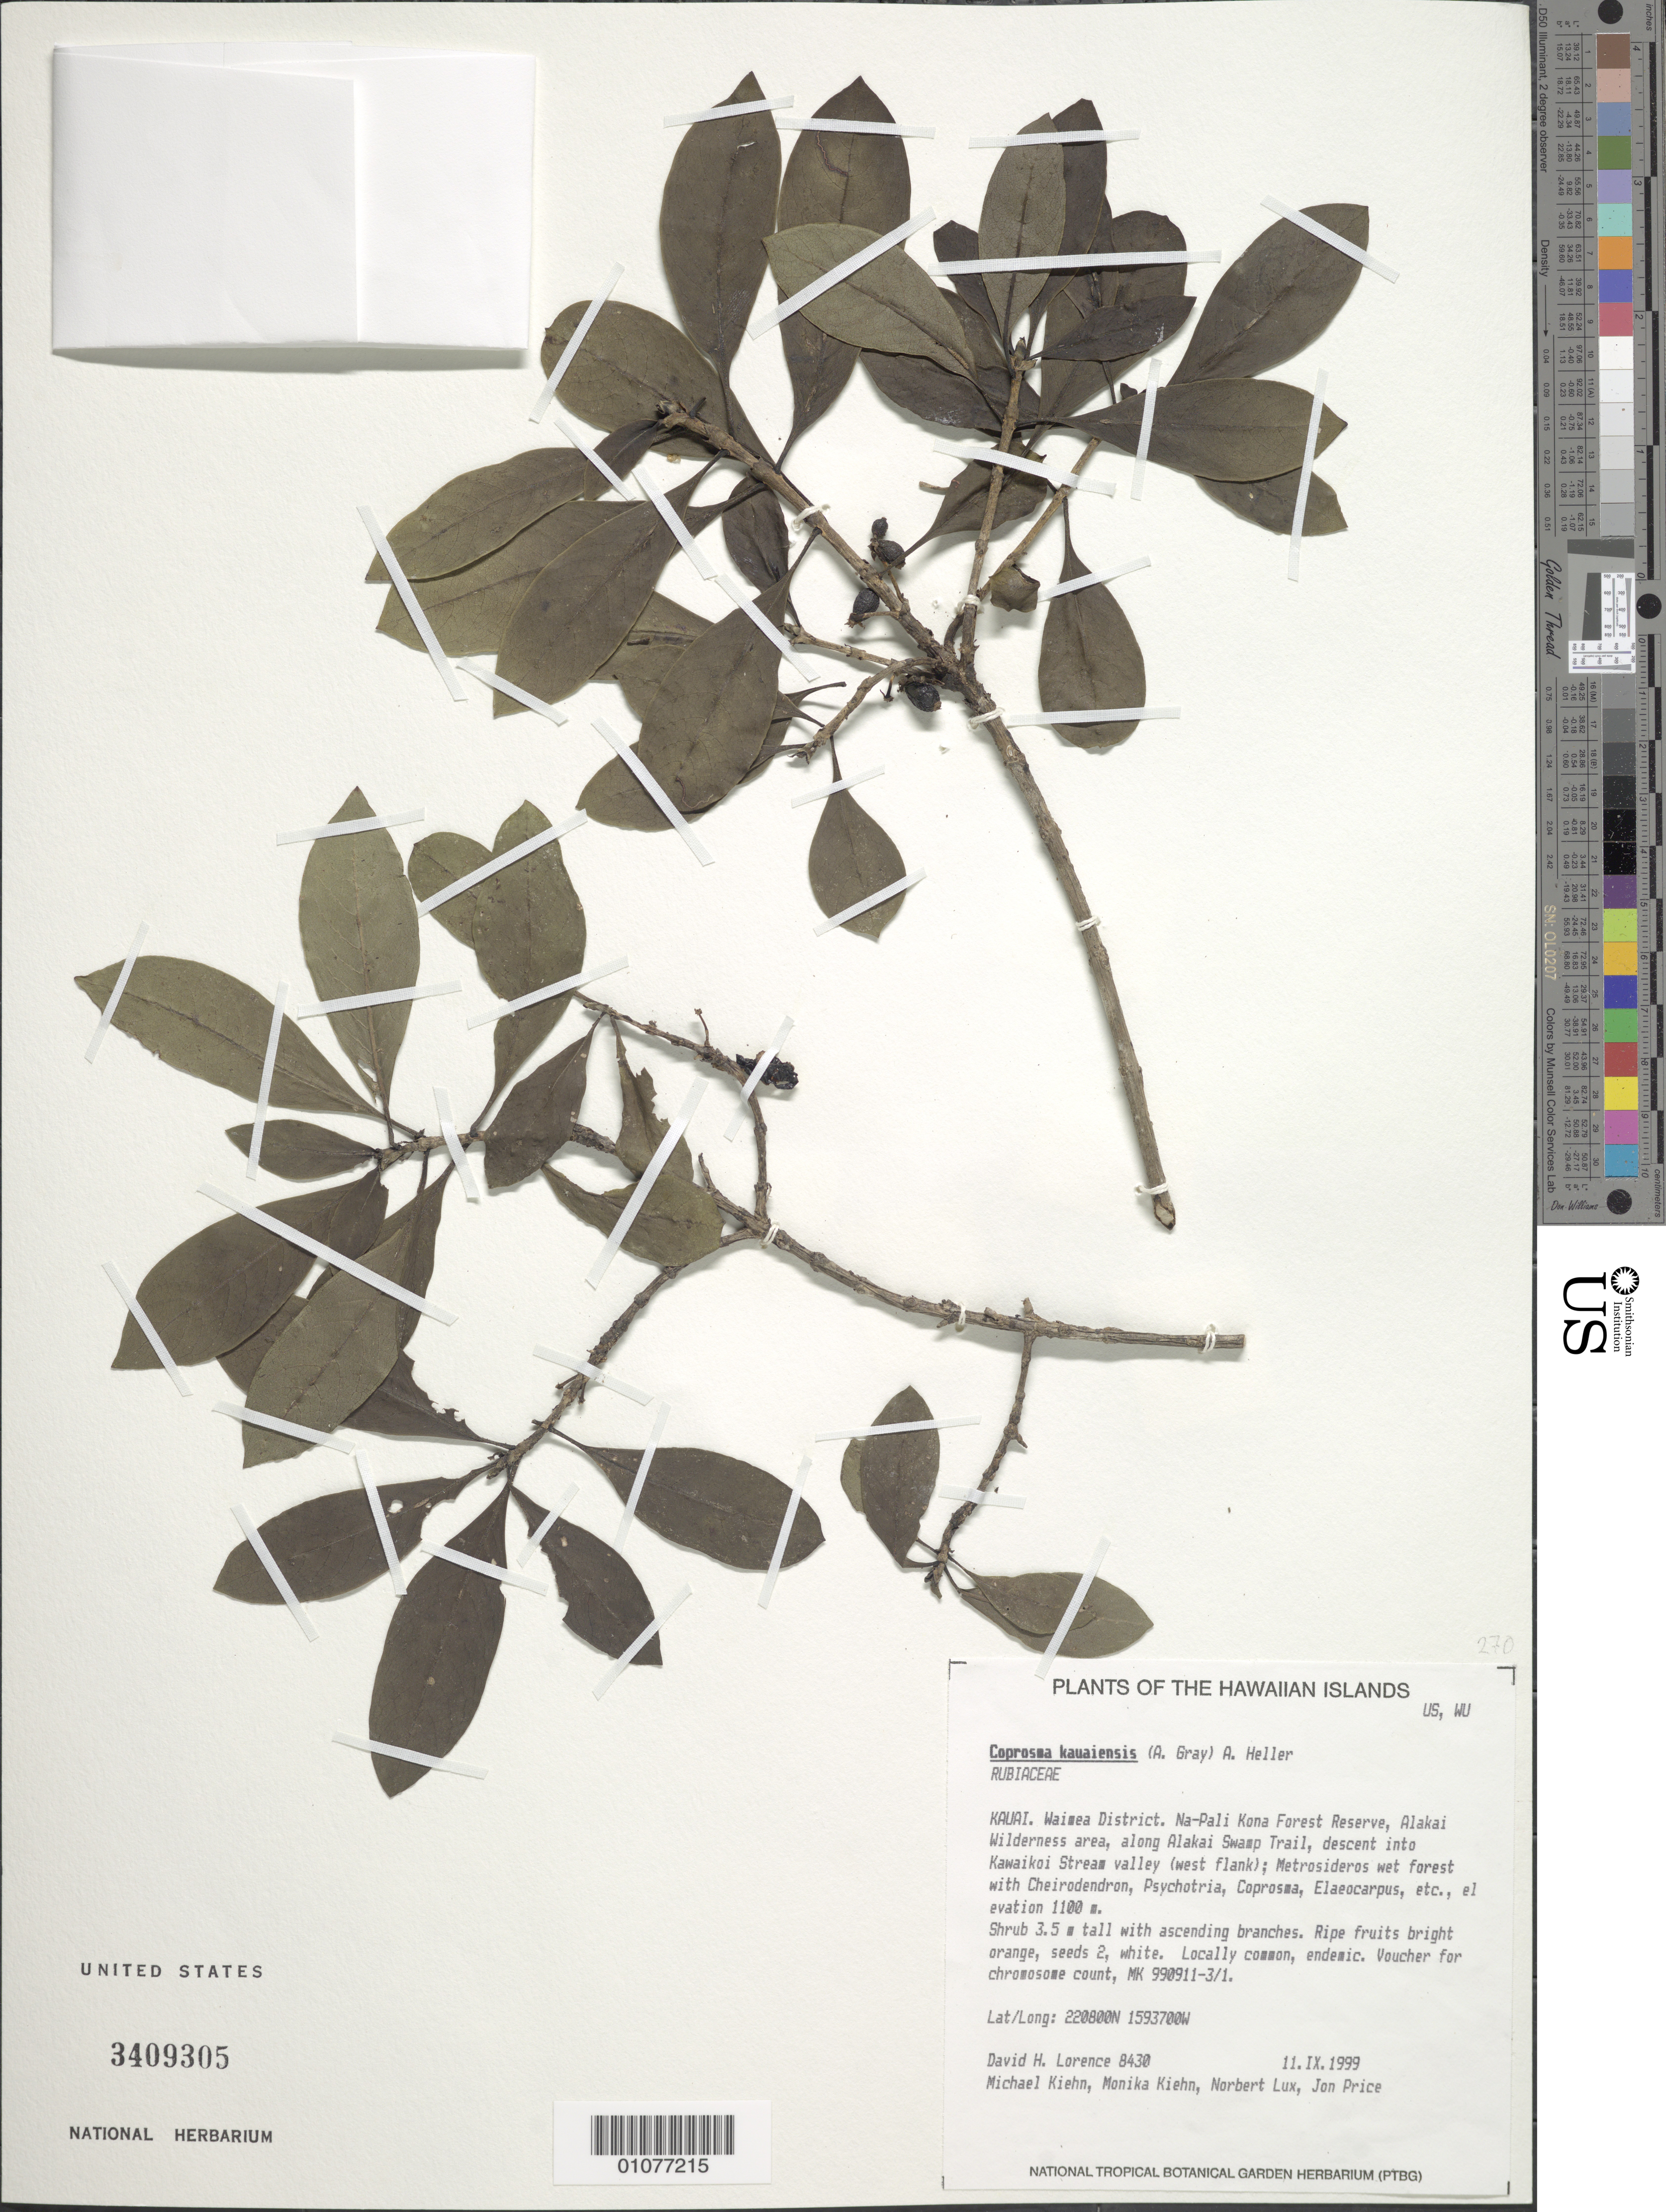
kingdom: Plantae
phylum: Tracheophyta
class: Magnoliopsida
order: Gentianales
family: Rubiaceae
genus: Coprosma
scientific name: Coprosma kauensis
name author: A. Heller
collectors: D. Lorence, M. Kiehn, N. Lux & J. Price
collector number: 8430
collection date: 1999-09-11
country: United States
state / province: Hawaii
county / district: Kauai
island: Kaua'i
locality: Waimea District, Na-Pali Kona Forest Reserve, Alakai Wilderness area, along Alakai Swamp Trail, descent into Kawaikoi Stream valley (W flank).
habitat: wet forest; locally common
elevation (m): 1100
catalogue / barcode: US 3409305